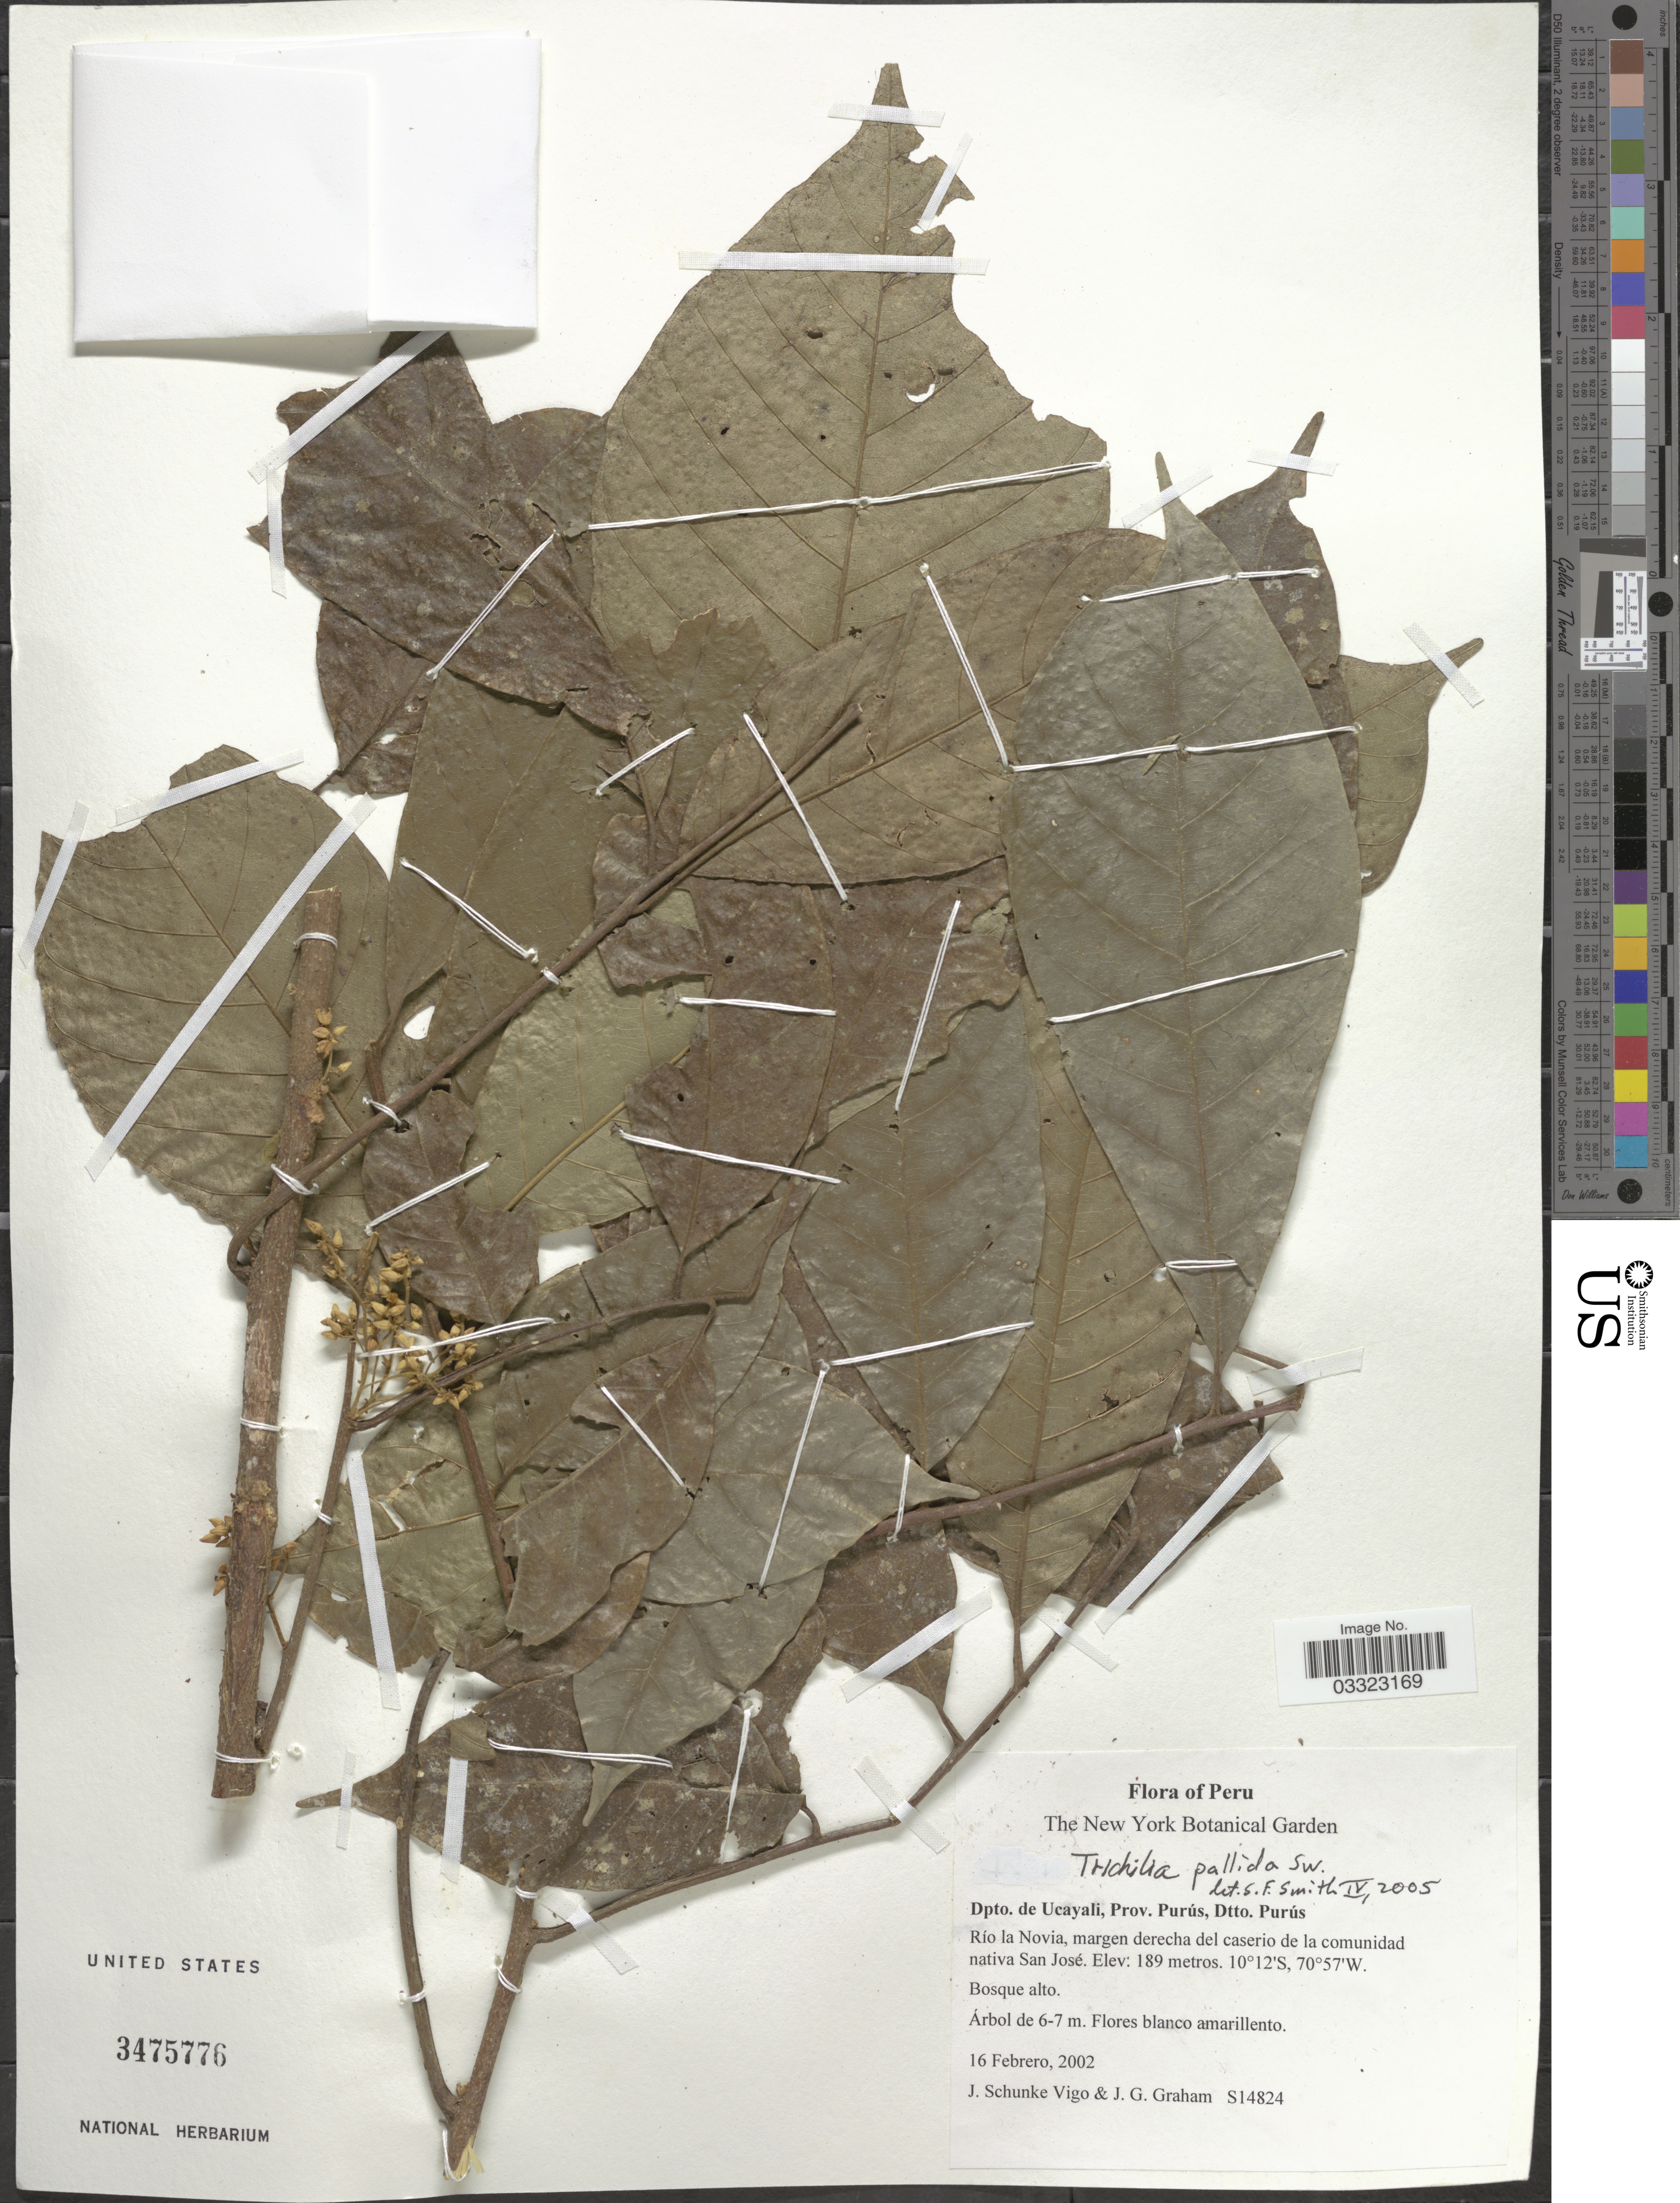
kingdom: Plantae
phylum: Tracheophyta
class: Magnoliopsida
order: Sapindales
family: Meliaceae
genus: Trichilia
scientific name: Trichilia pallida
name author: Sw.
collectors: J. Schunke Vigo & J. Graham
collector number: S14824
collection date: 2002-02-16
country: Peru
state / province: Ucayali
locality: Dpto. de Ucayali, Prov. Purús, Dtto. Purús. Río la Novia, margen derecha del caserio de la communidad nativa San José.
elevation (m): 189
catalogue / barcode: US 3475776